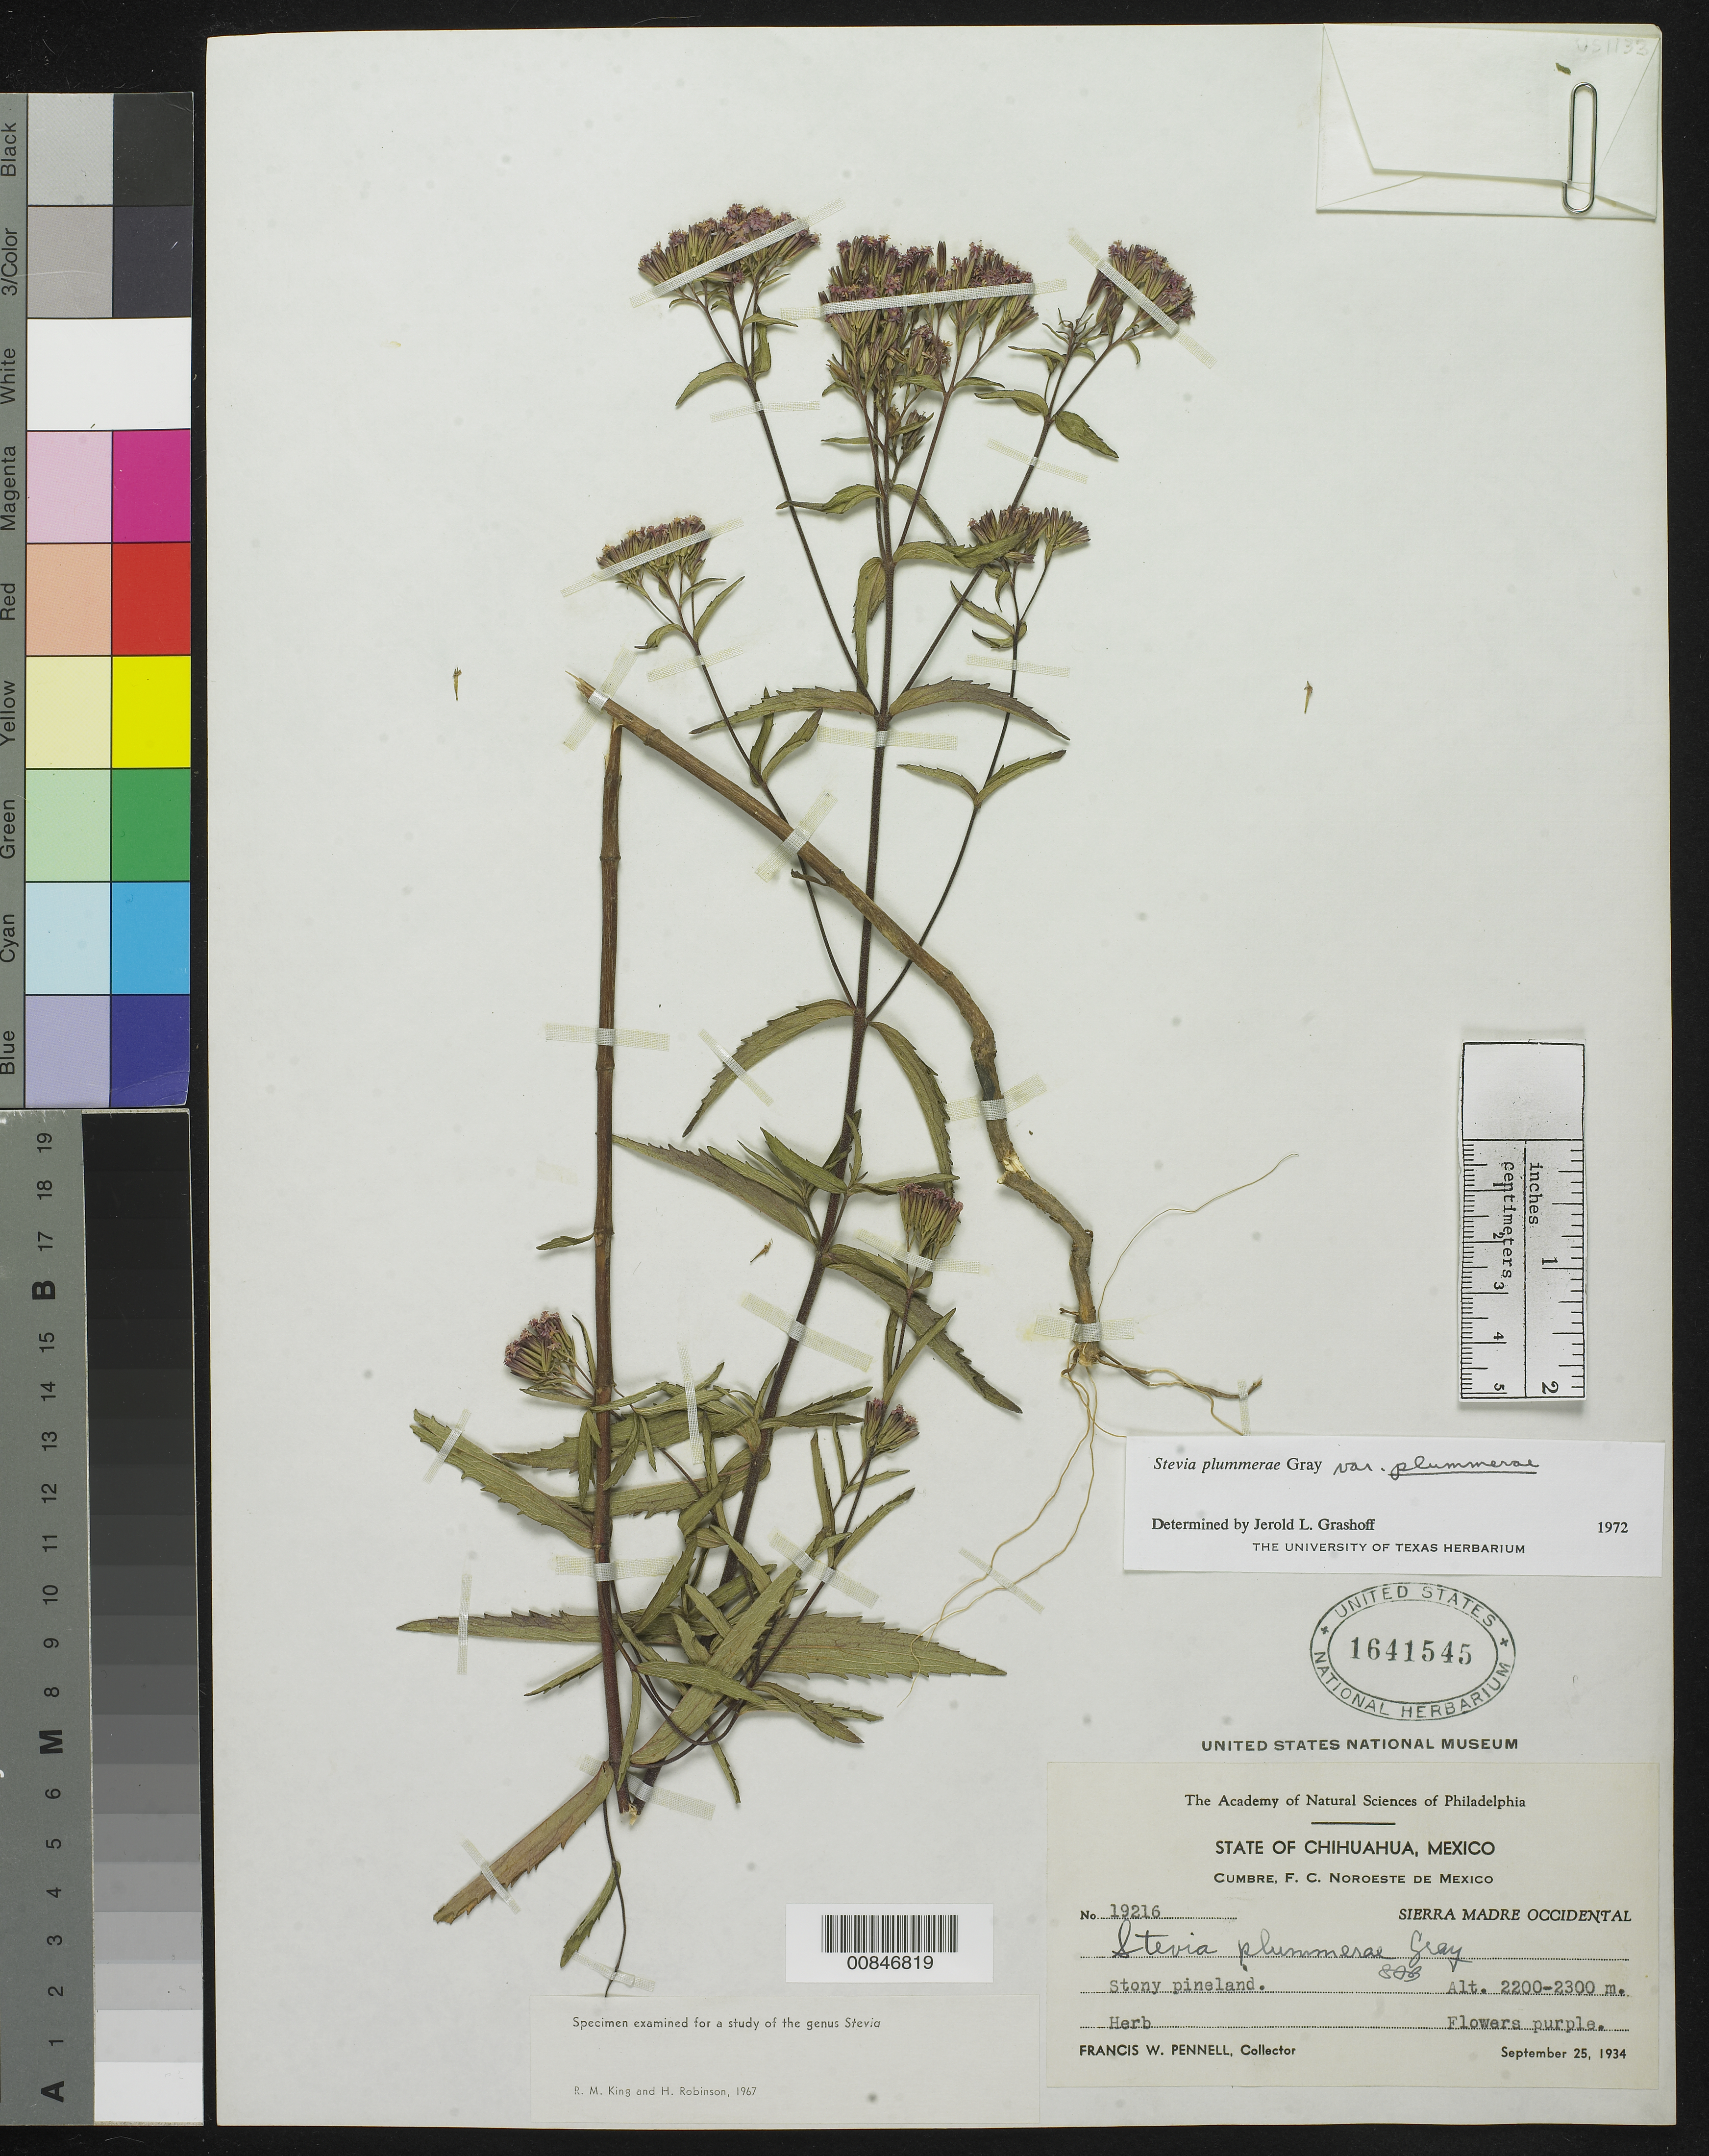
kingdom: Plantae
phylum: Tracheophyta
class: Magnoliopsida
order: Asterales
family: Asteraceae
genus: Stevia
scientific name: Stevia plummerae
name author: A. Gray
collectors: F. W. Pennell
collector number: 19216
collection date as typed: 25 Sep 1934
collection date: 1934-09-25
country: Mexico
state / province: Chihuahua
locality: Cumbre, F.C. Noroeste de Mexico. Sierra Madre Occidental, Chihuahua.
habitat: Stony pineland.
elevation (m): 2300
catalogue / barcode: US 1641545